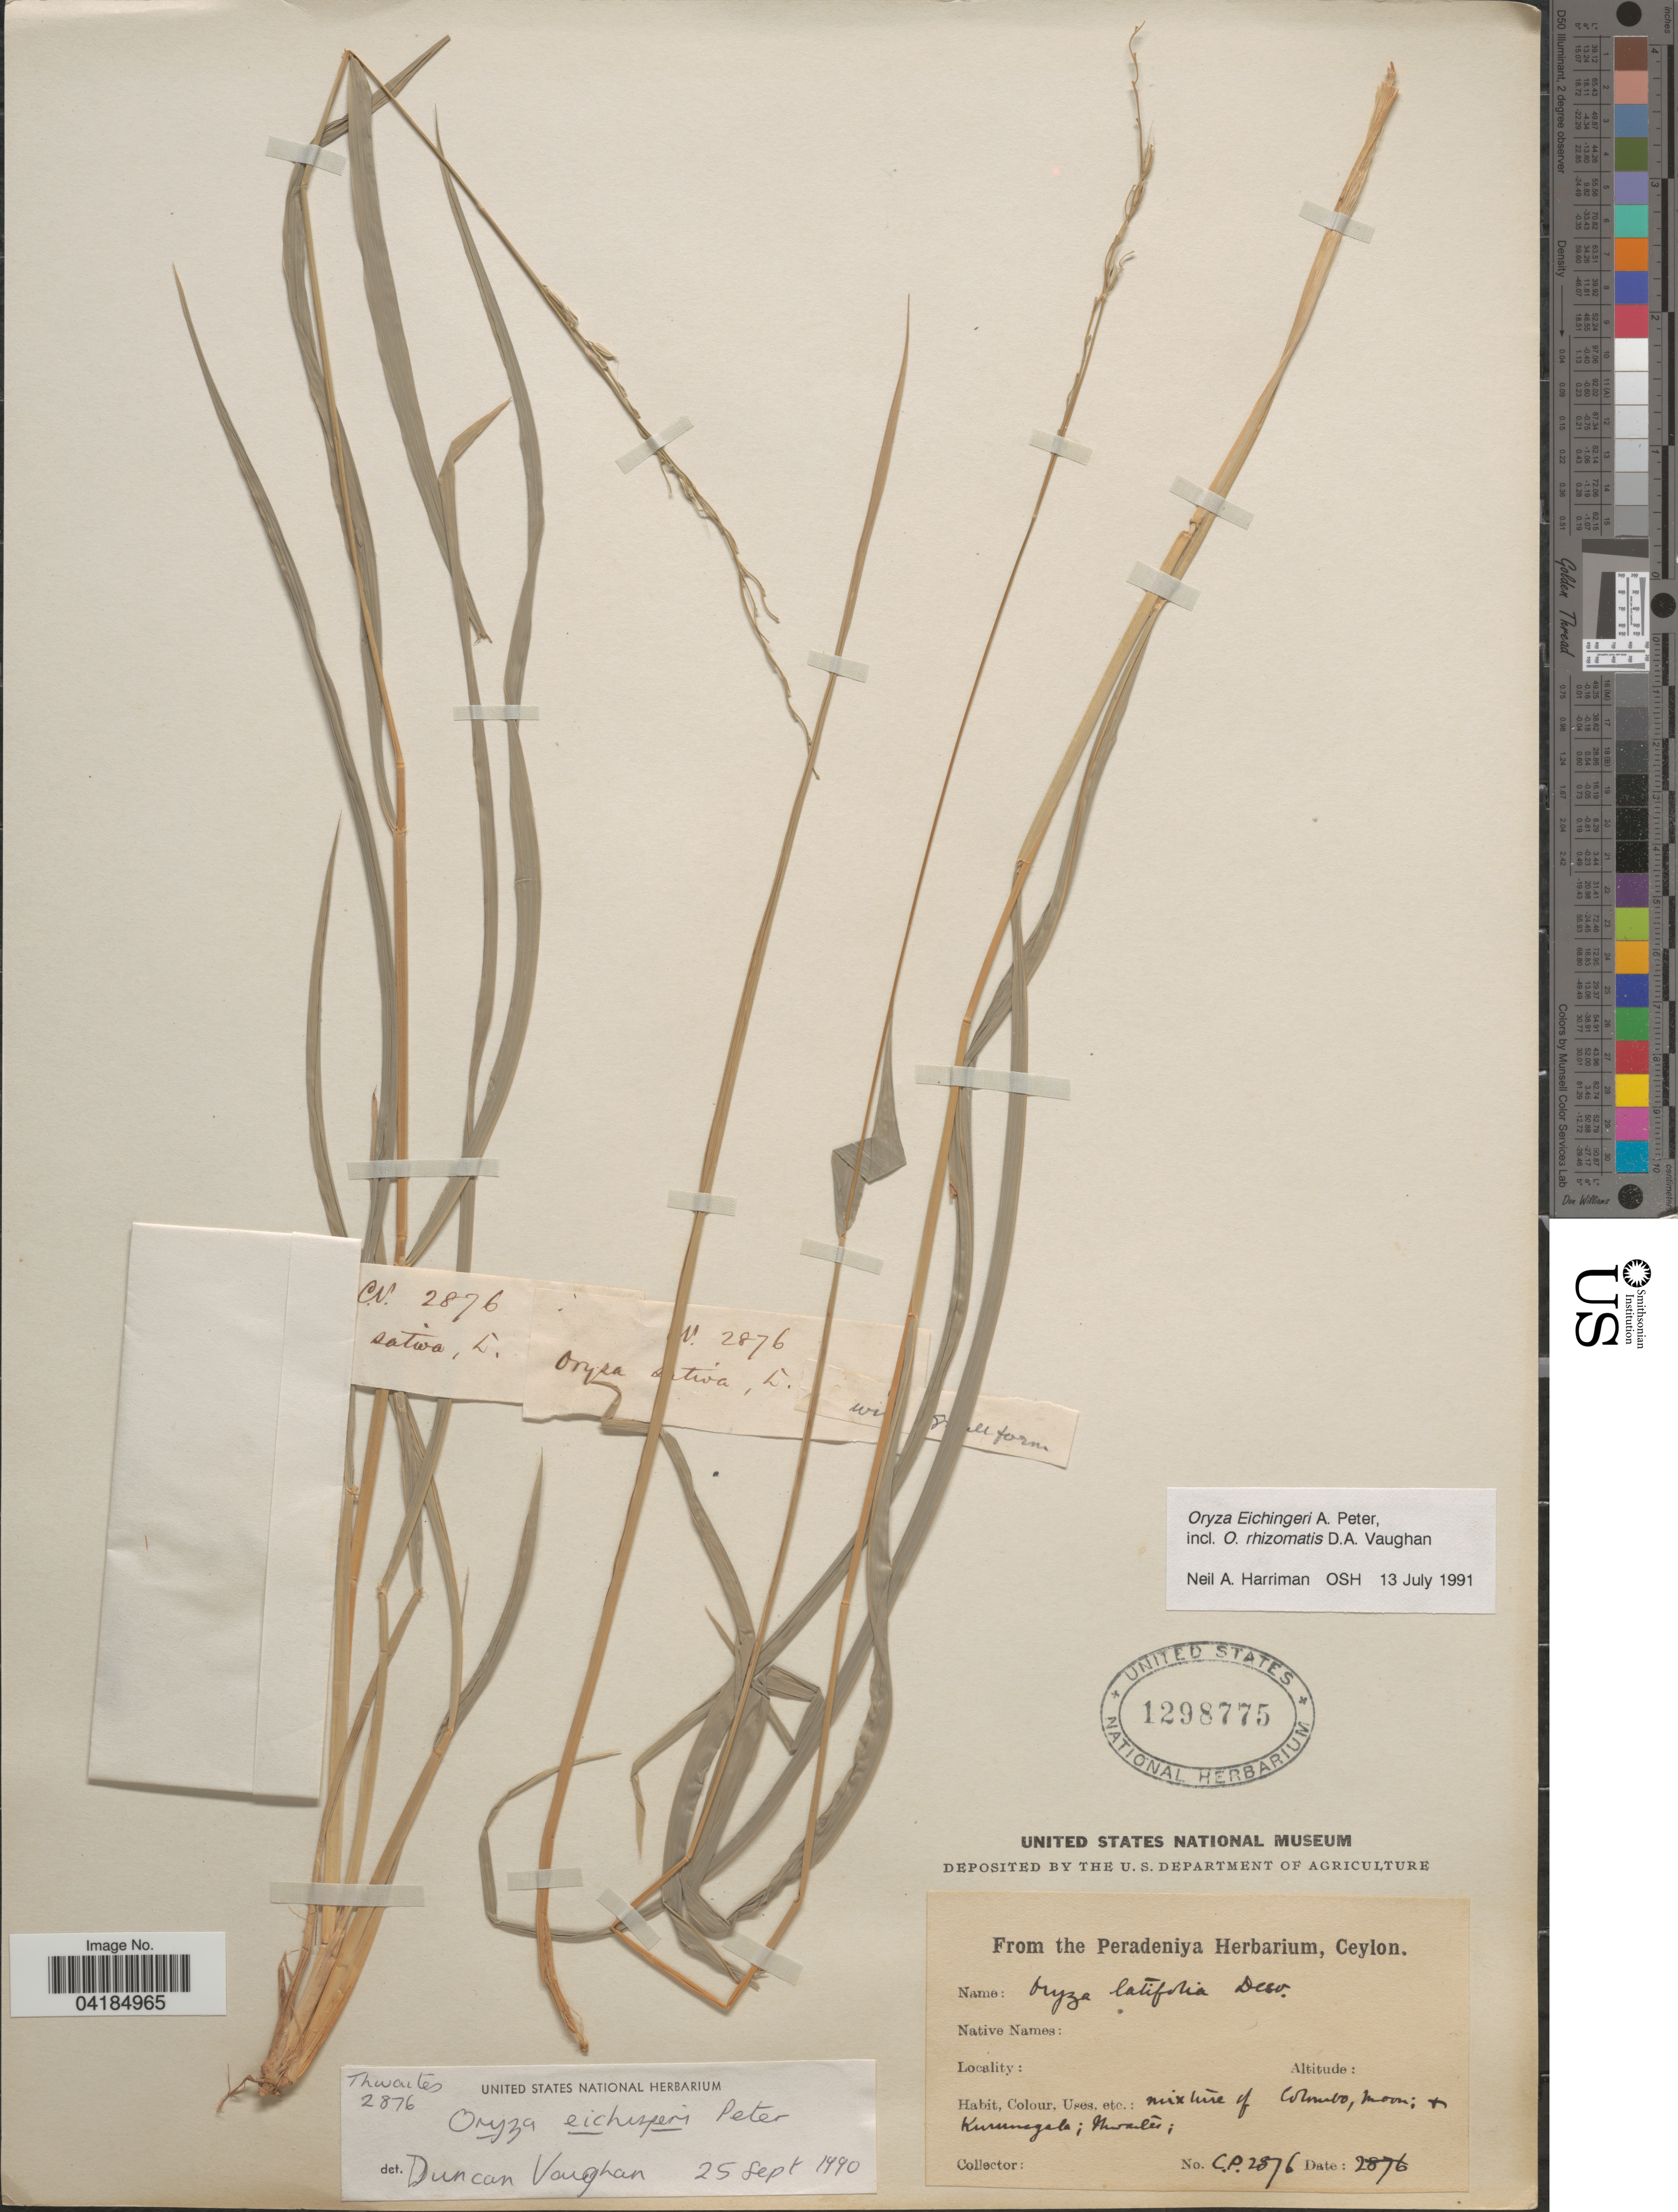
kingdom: Plantae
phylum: Tracheophyta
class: Liliopsida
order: Poales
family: Poaceae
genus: Oryza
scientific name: Oryza eichingeri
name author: Peter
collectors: ex herb. Peradeniya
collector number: C.P.2876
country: Sri Lanka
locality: Ceylon.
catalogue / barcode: US 1298775